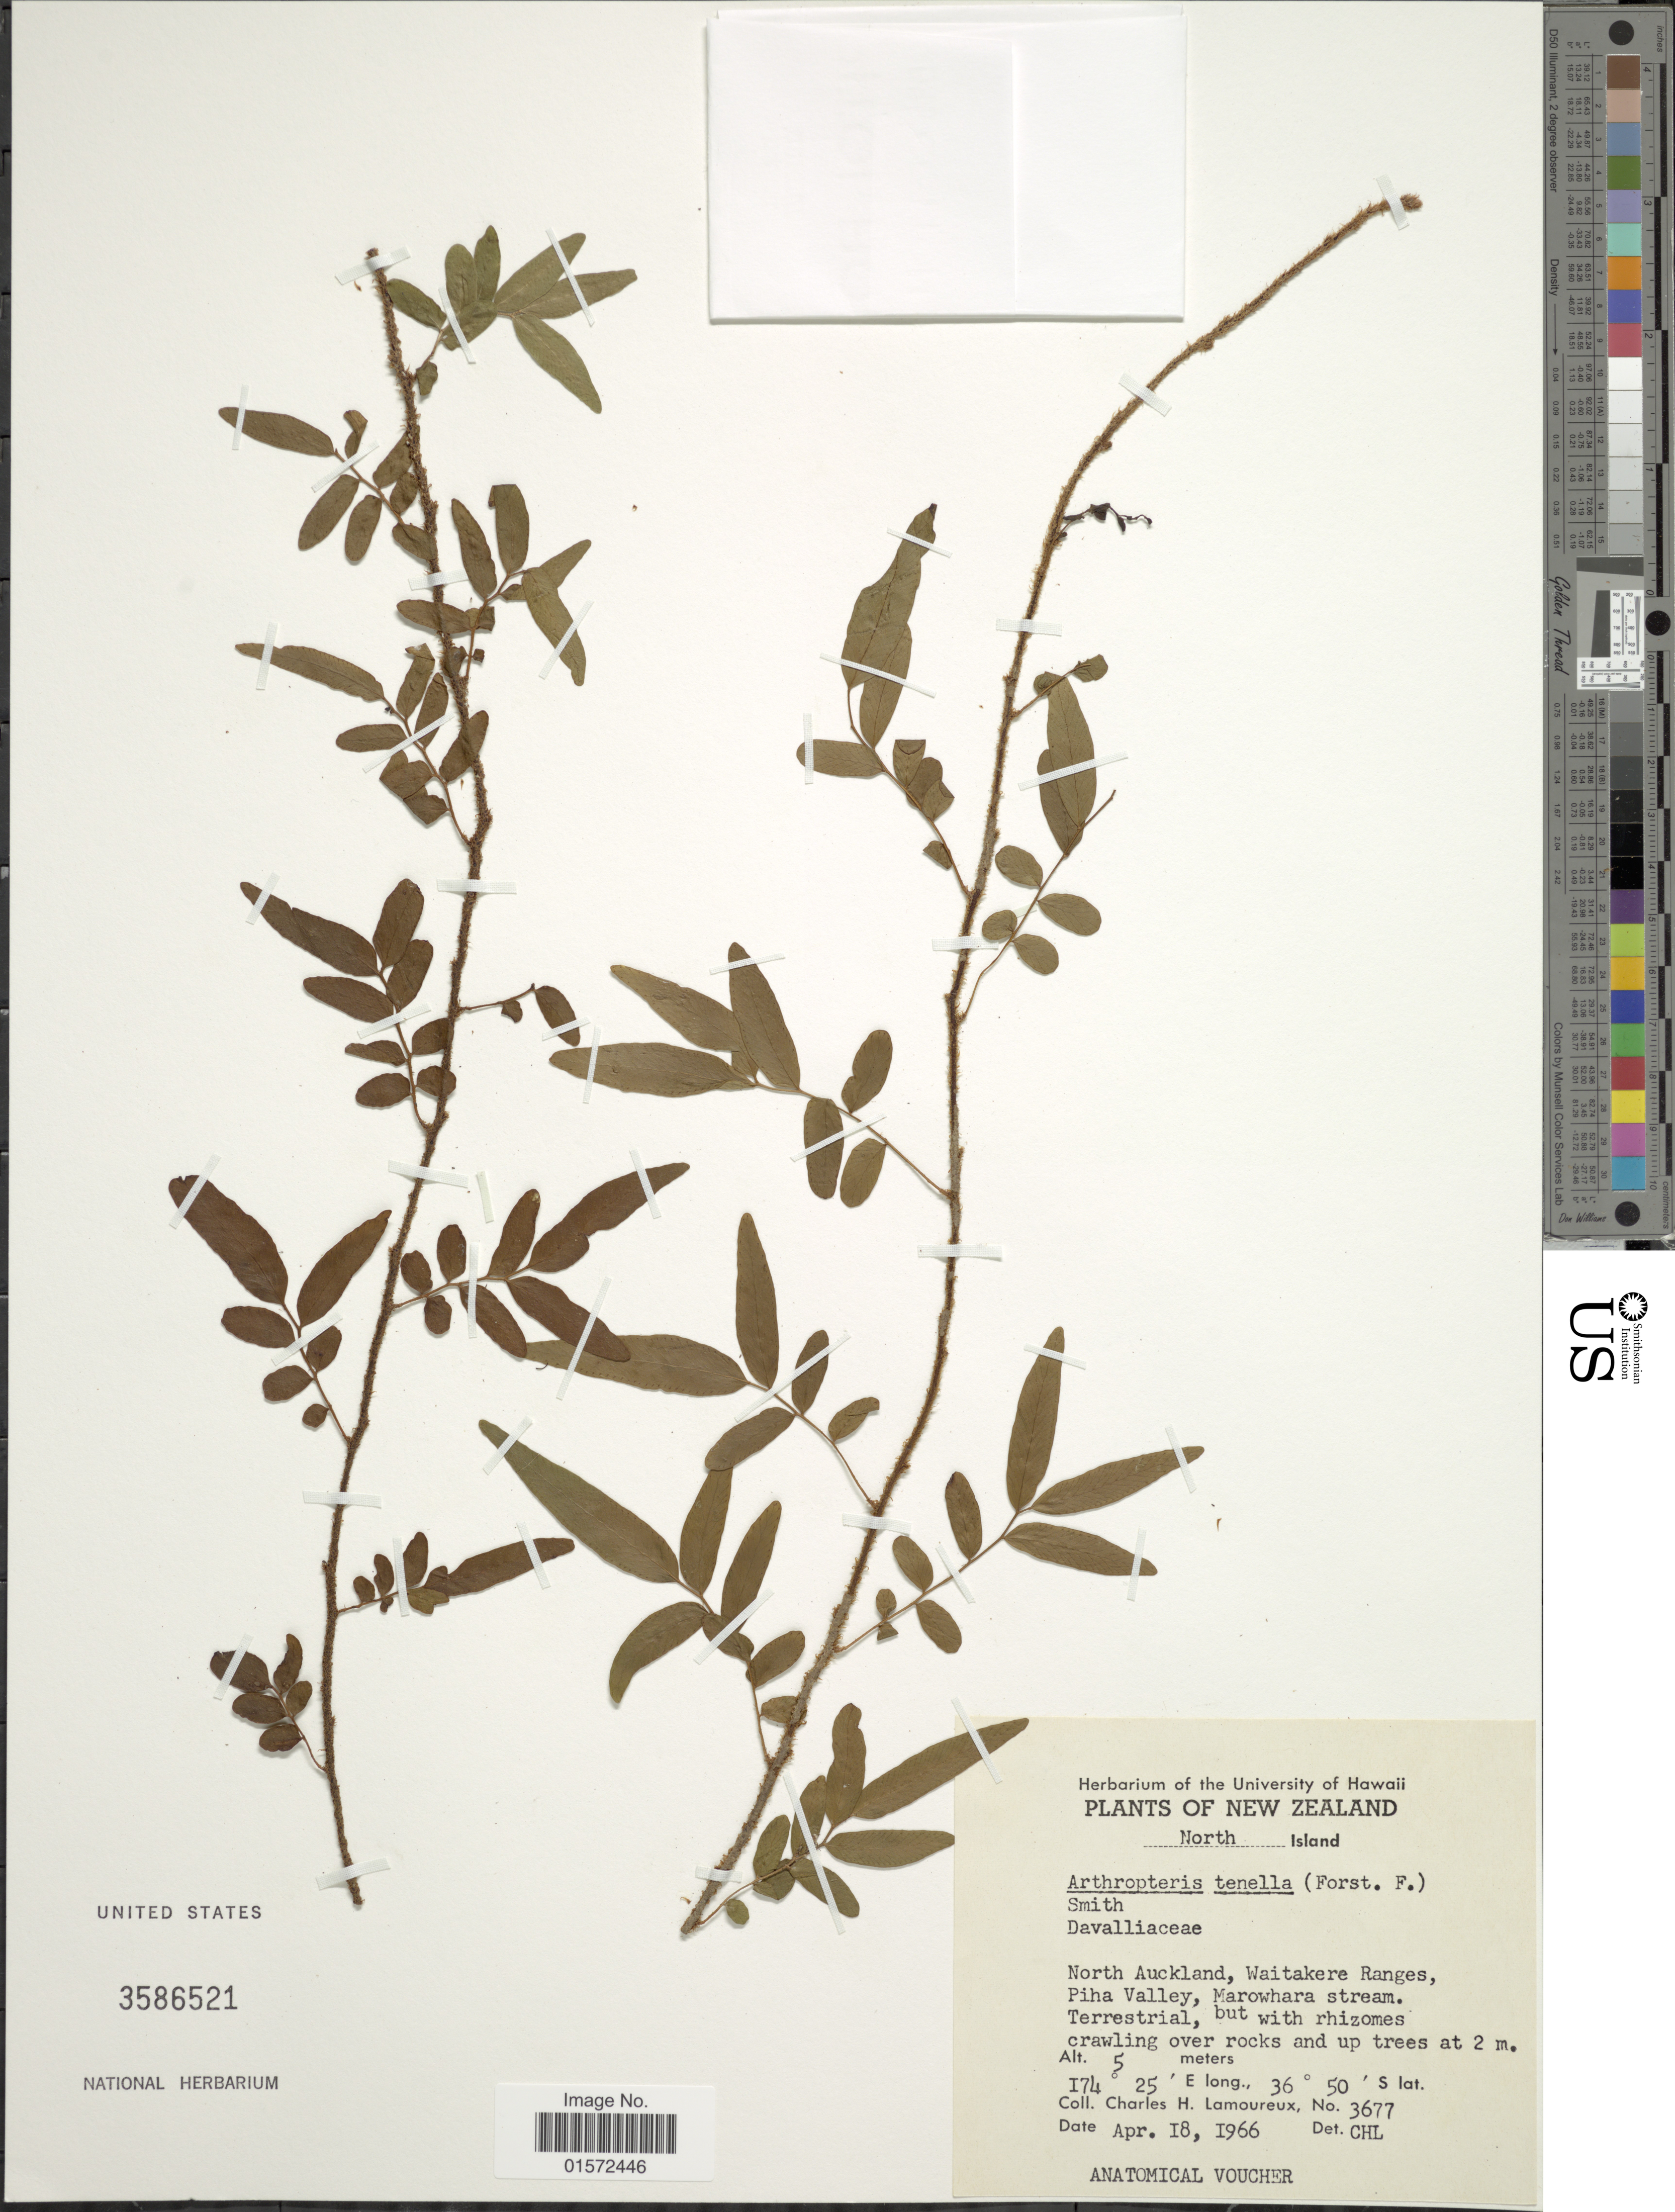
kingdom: Plantae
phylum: Tracheophyta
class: Polypodiopsida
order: Polypodiales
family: Tectariaceae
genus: Arthropteris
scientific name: Arthropteris tenella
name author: (G. Forst.) J. Sm. ex Hook. f.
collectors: C. H. Lamoureux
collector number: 3677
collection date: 1966-04-18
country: New Zealand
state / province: Auckland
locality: North island, North Auckland, Waitakere ranges, Piha Valley, Marowhara stream. terrestrail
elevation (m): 5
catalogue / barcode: US 3586521